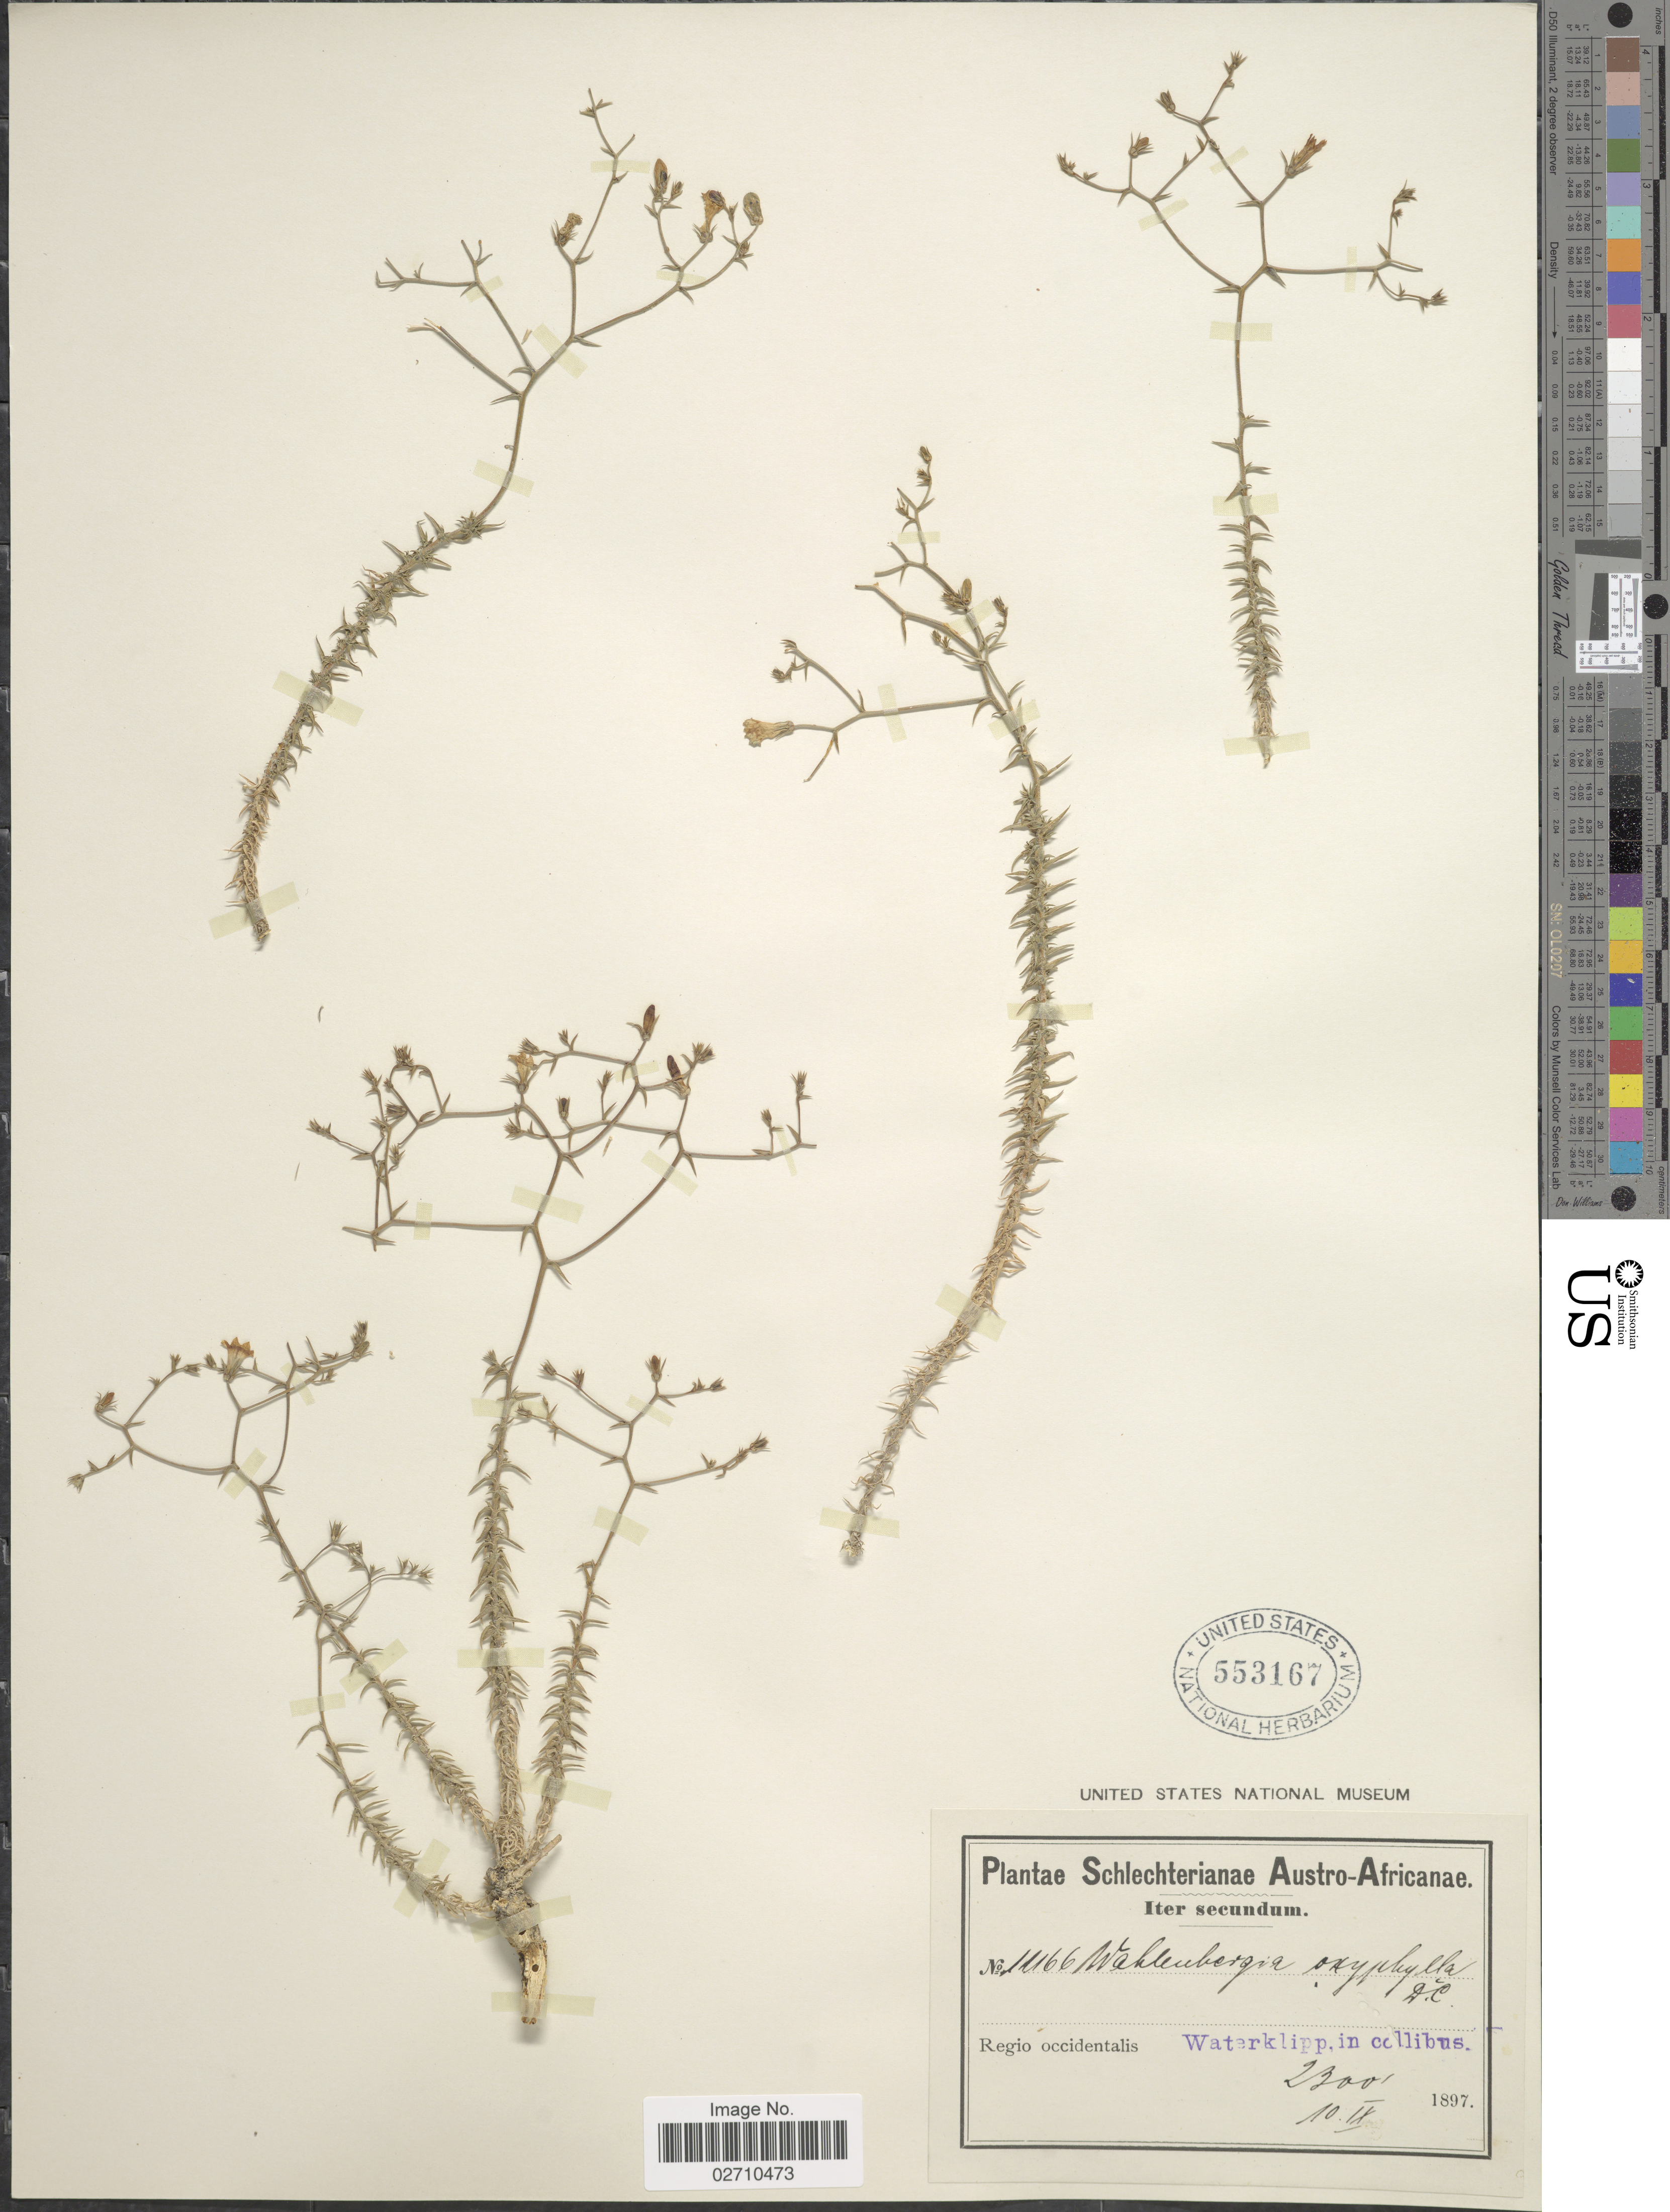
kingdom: Plantae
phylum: Tracheophyta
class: Magnoliopsida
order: Asterales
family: Campanulaceae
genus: Wahlenbergia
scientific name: Wahlenbergia oxyphylla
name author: A. DC.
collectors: Schlechter, --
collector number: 11166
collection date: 1897-09-10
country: South Africa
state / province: Northern Cape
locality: Austro-Africanae. Regio occidentalis. Waterklipp, in collibus.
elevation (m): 701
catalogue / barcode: US 553167